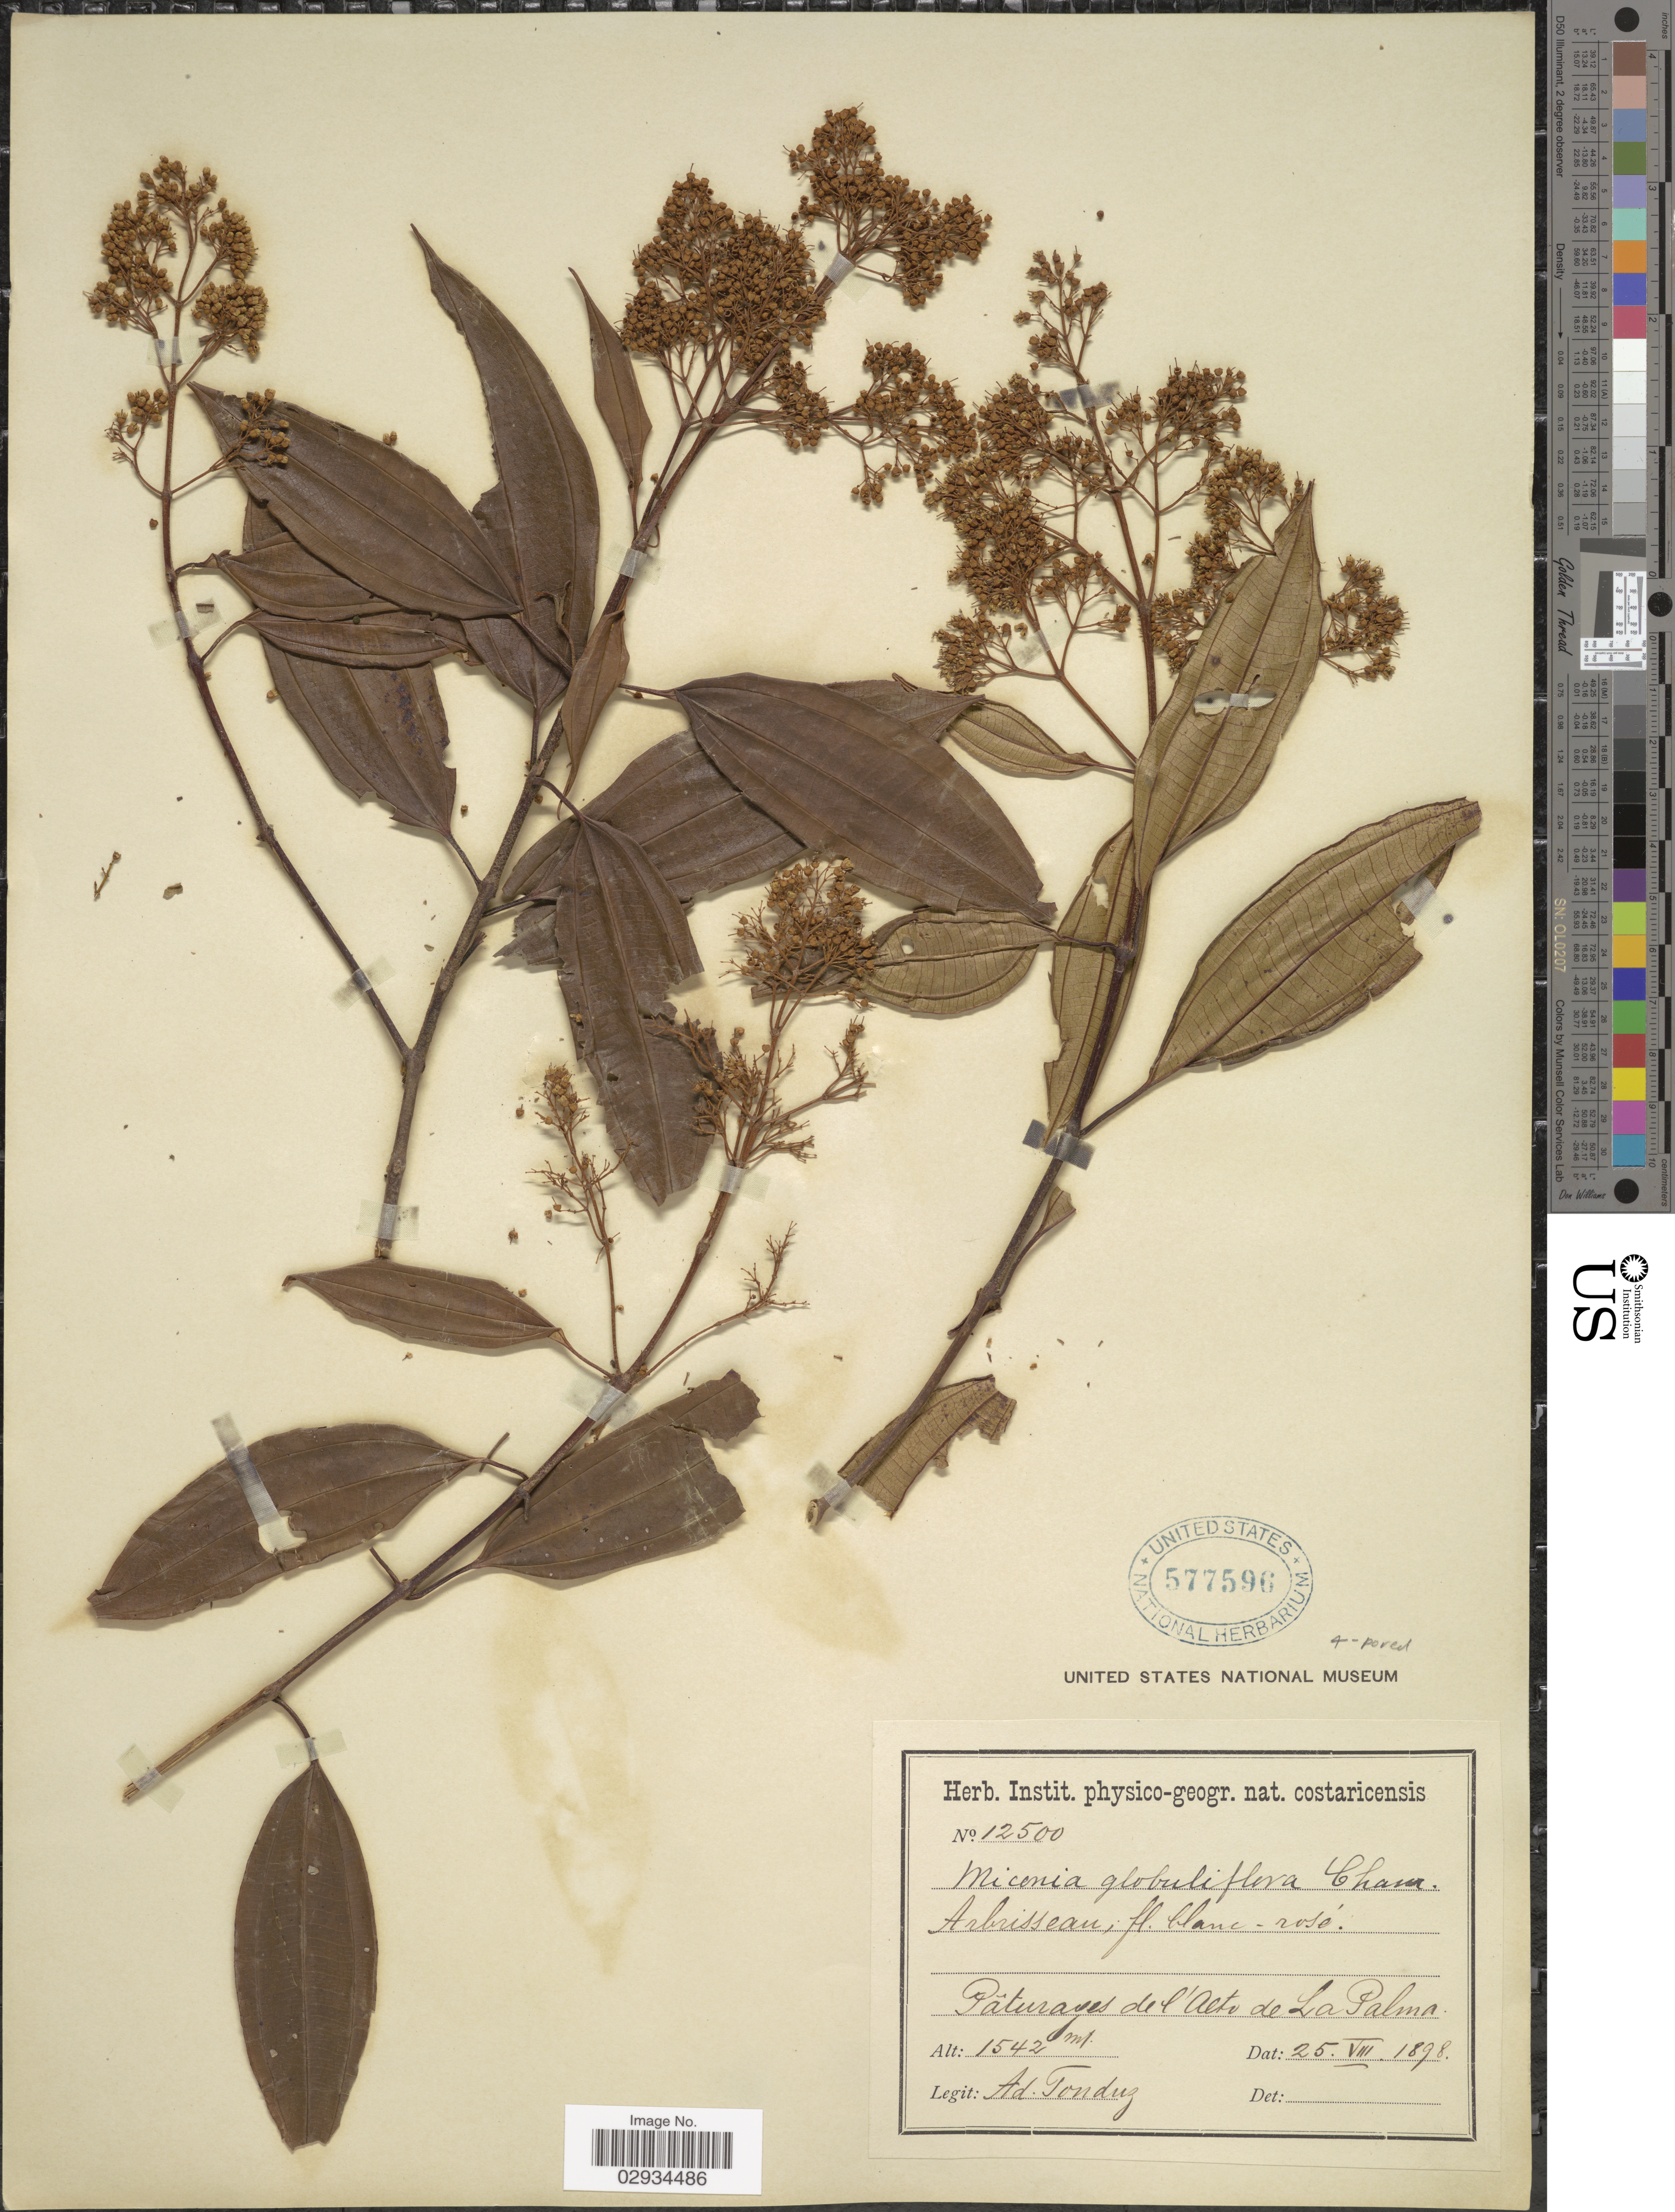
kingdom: Plantae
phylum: Tracheophyta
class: Magnoliopsida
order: Myrtales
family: Melastomataceae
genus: Miconia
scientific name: Miconia theizans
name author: (Bonpl.) Cogn.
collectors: A. Tonduz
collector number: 12500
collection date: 1898-08-25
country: Costa Rica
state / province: Puntarenas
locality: Pâturages de l'Alto de La Palma.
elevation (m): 1542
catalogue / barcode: US 577596